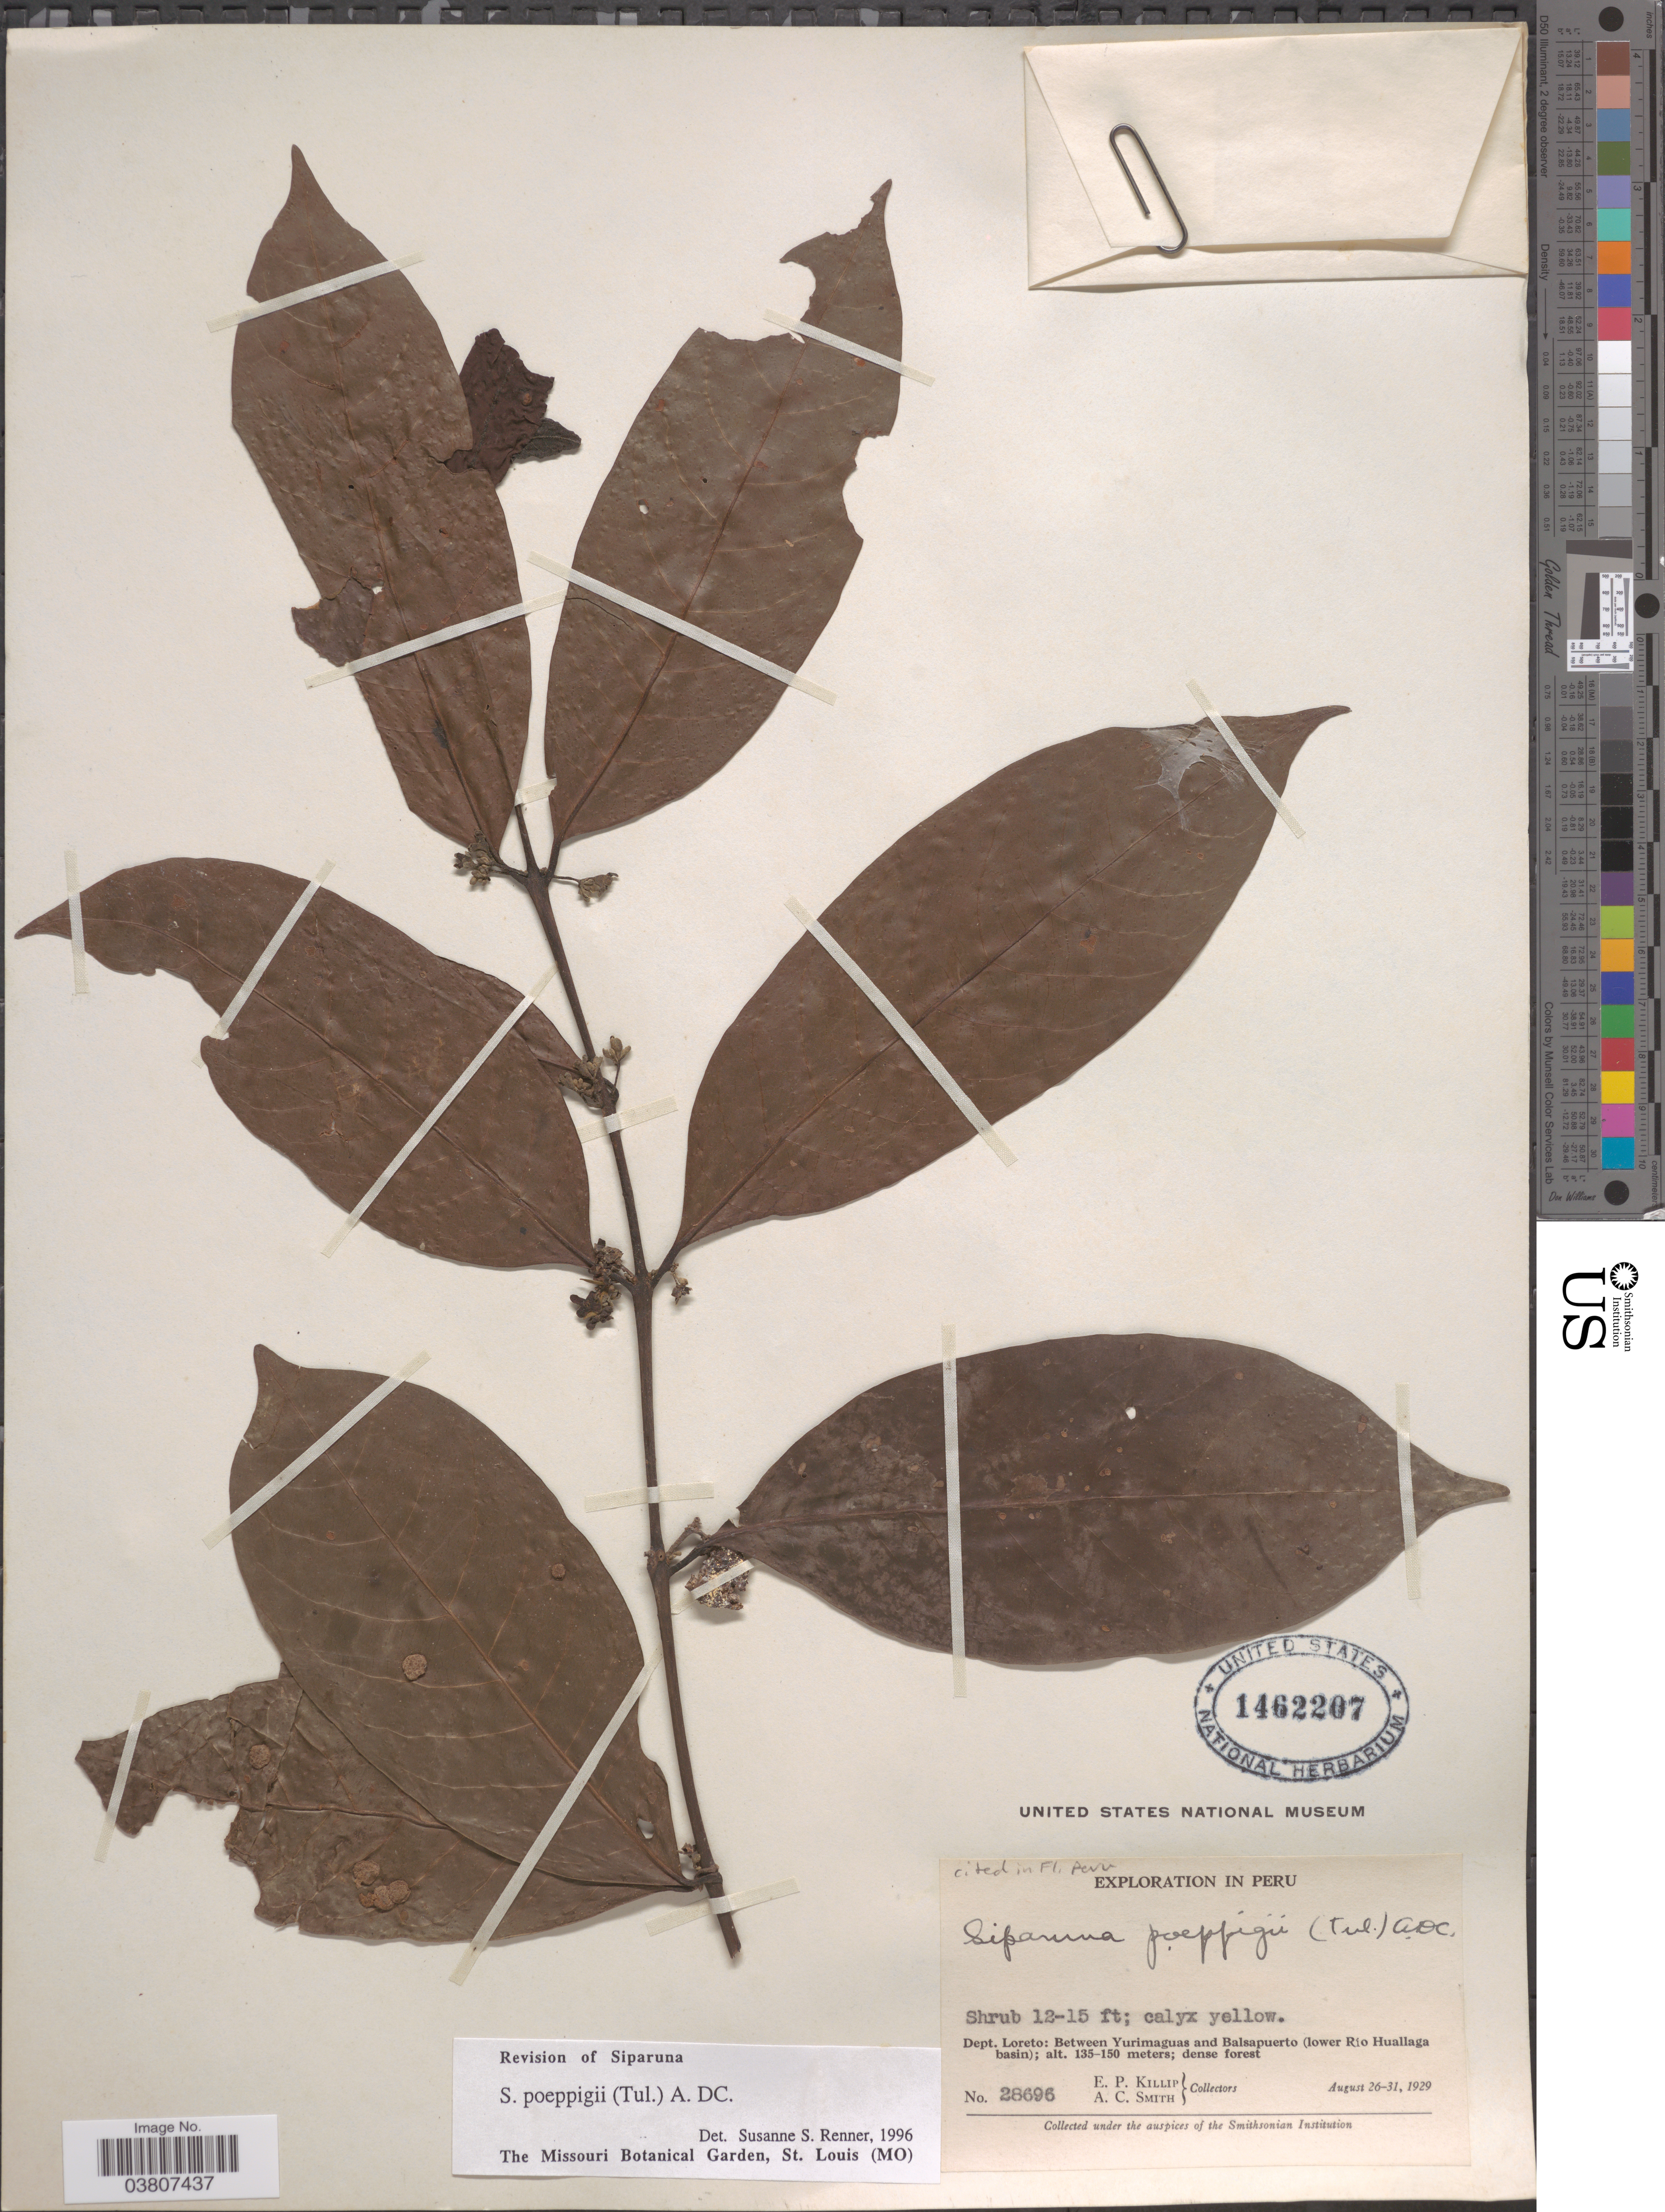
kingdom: Plantae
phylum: Tracheophyta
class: Magnoliopsida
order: Laurales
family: Siparunaceae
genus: Siparuna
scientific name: Siparuna poeppigii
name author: (Tul.) A. DC.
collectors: E. P. Killip & A. C. Smith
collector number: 28696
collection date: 1929-08-26/1929-08-31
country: Peru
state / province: Loreto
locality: Dept. Loreto: Between Yurimaguas and Balsapuerto (lower Rio Huallaga basin).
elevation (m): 135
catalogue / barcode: US 1462207